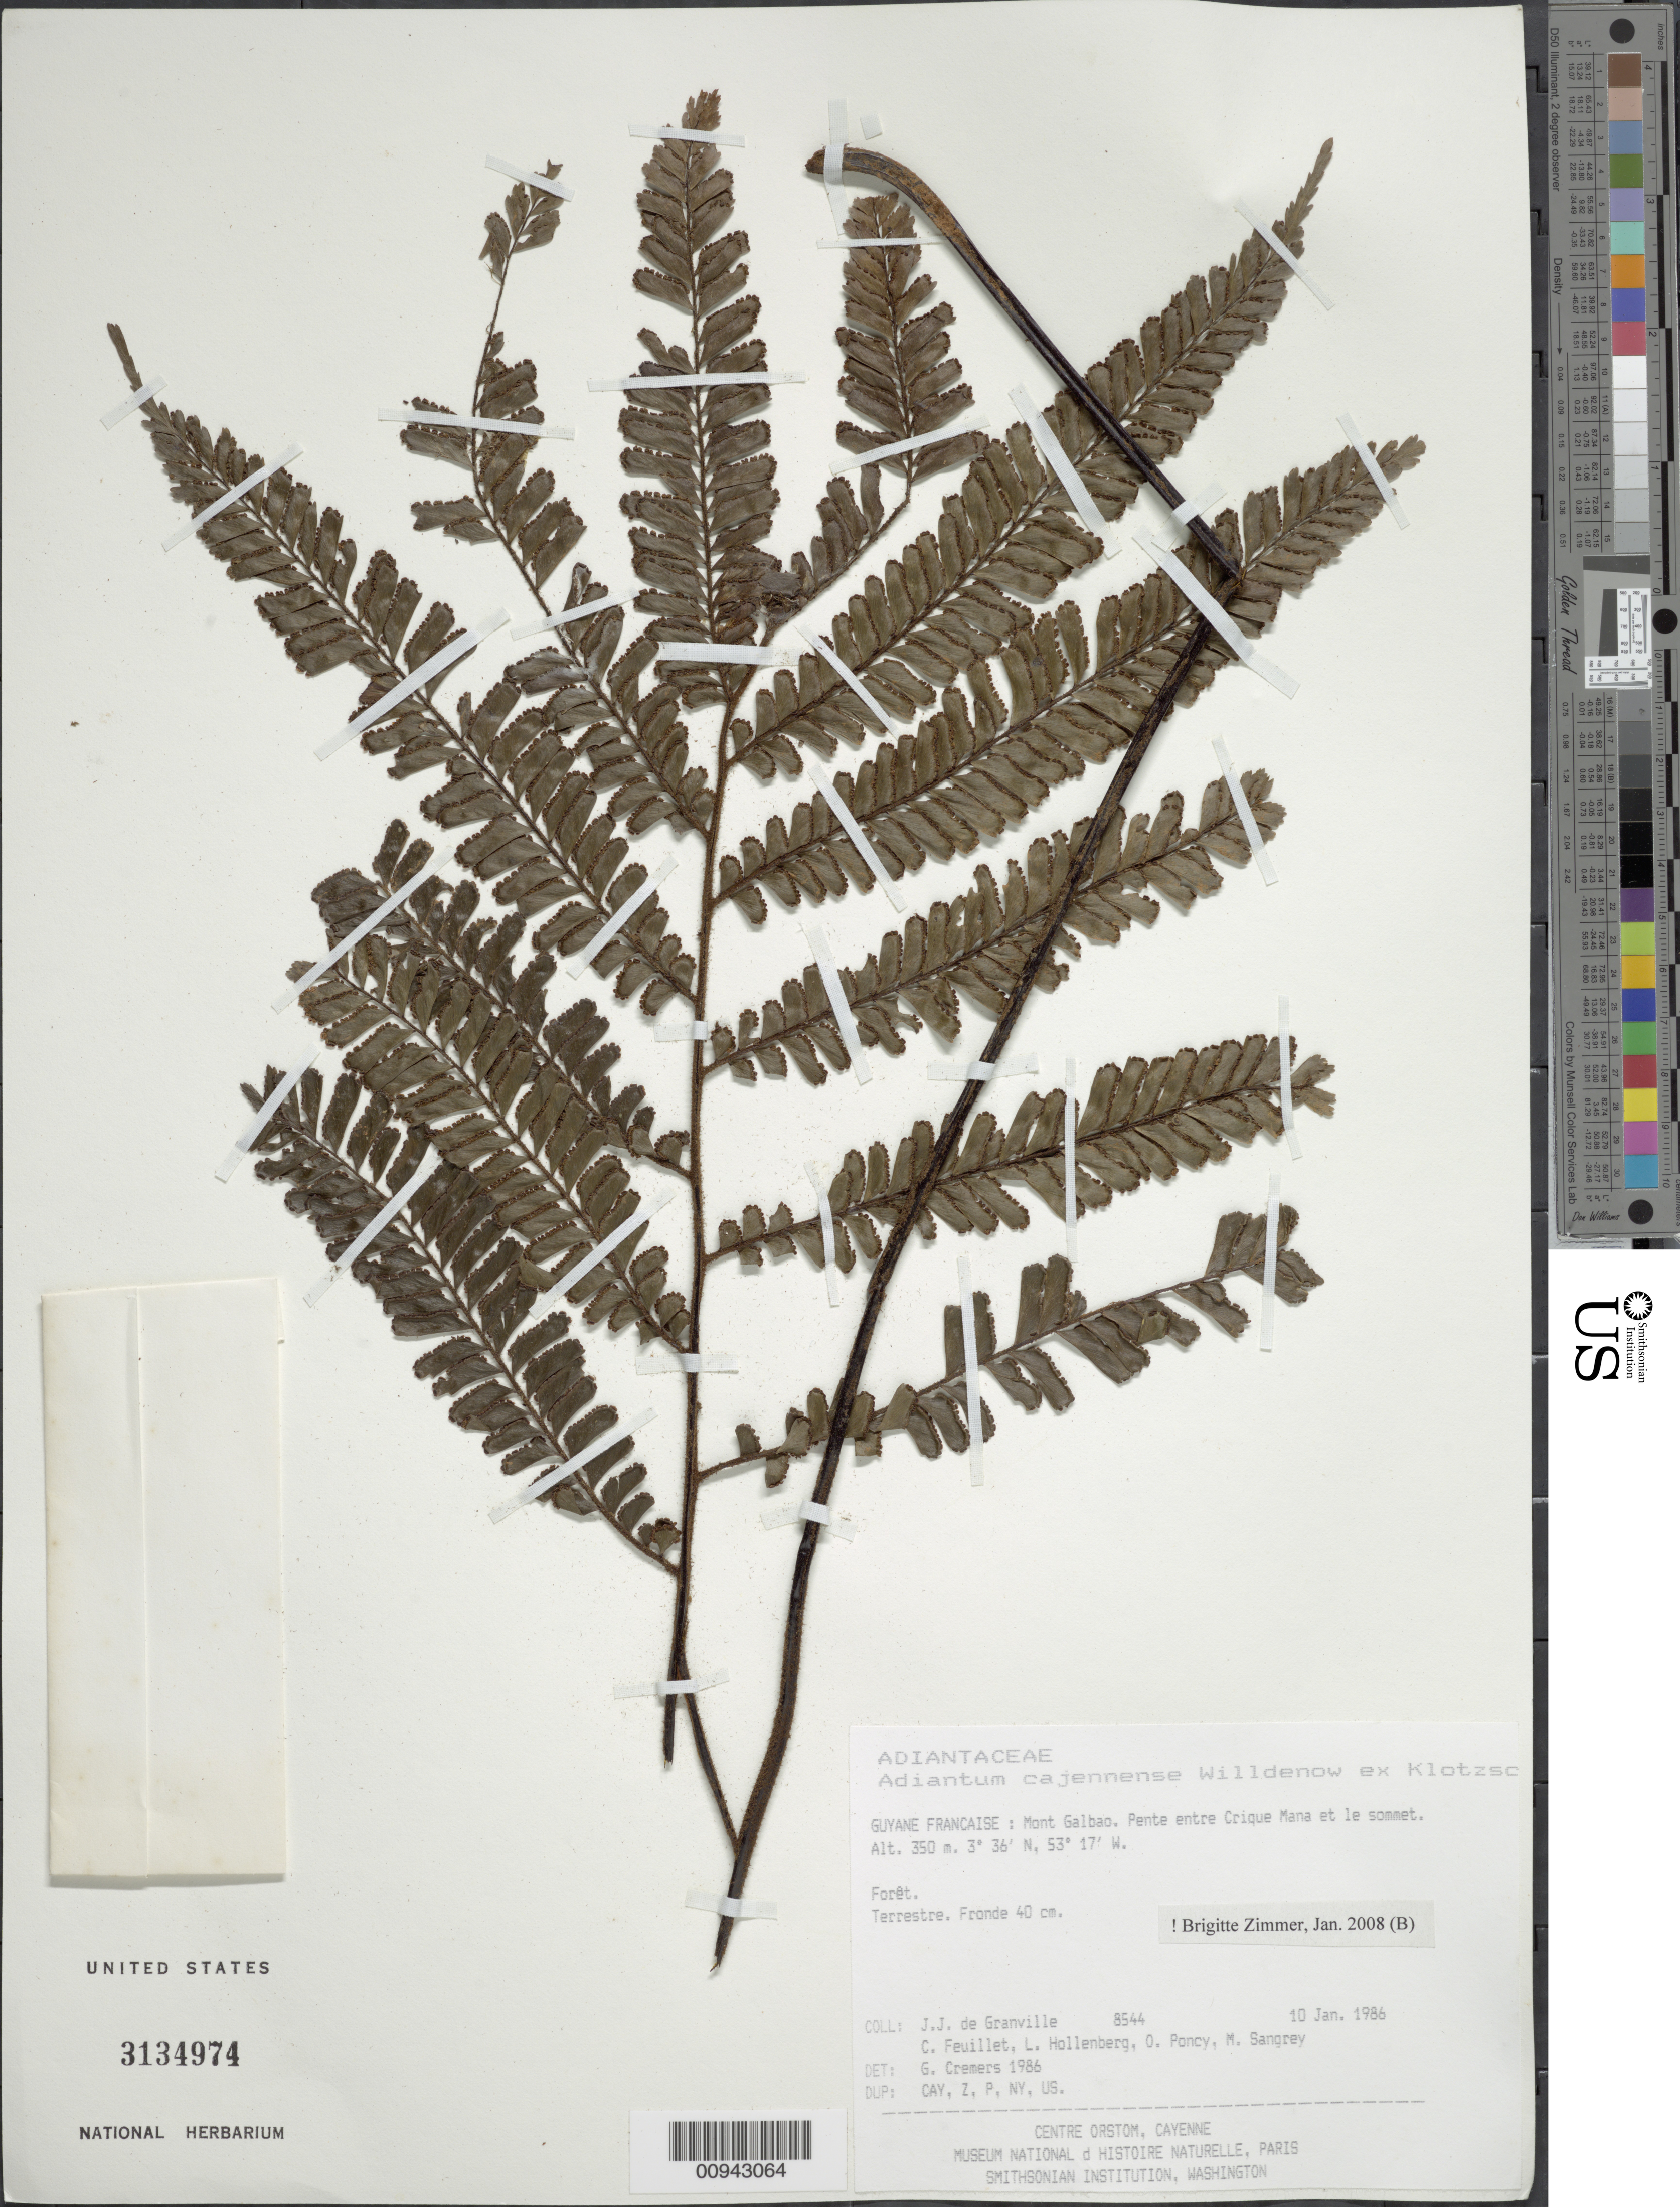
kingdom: Plantae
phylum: Tracheophyta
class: Polypodiopsida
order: Polypodiales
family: Pteridaceae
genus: Adiantum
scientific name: Adiantum cajennense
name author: Willd. ex Klotzsch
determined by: Zimmer, B.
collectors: J.-J. de Granville, C. Feuillet, L. Hollenberg, O. Poncy & M. S. Sangrey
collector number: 8544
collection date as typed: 10-Jan-86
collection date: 1986-01-10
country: French Guiana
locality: Mont Galbao. Pente entre Crique Mana et le sommet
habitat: Forêt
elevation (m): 350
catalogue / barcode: US 3134974